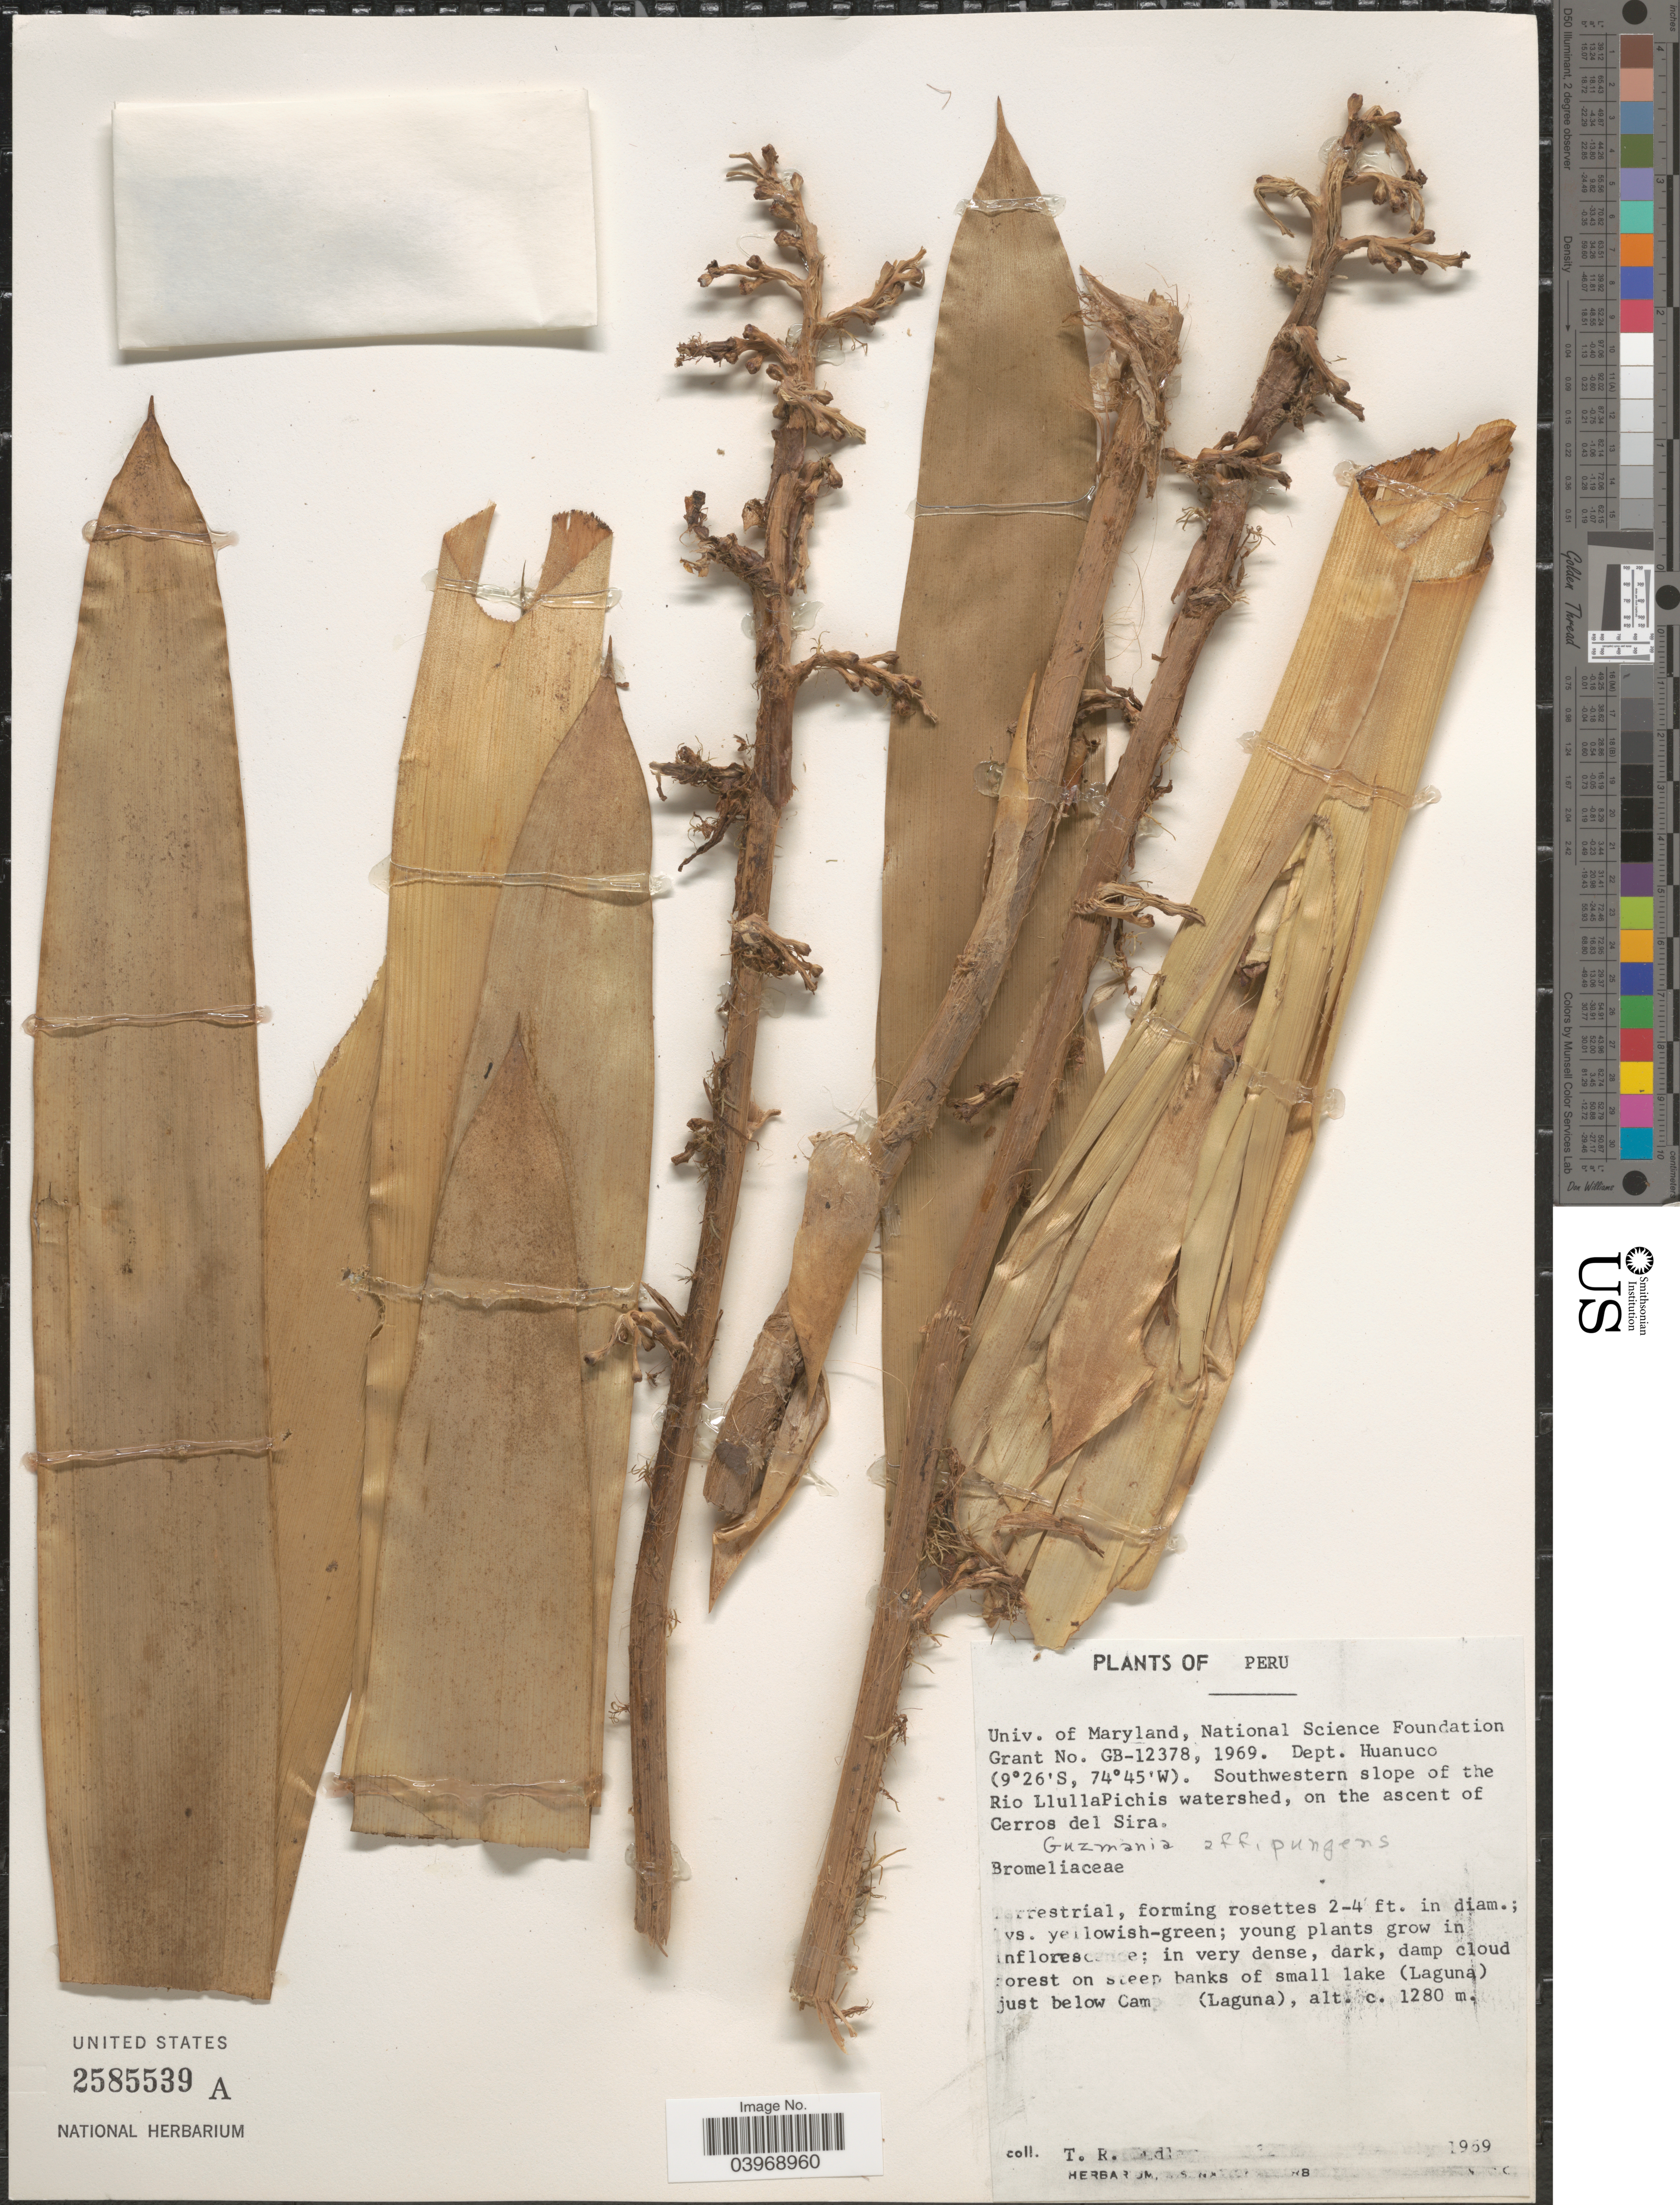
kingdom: Plantae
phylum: Tracheophyta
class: Liliopsida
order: Poales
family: Bromeliaceae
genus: Guzmania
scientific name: Guzmania sp.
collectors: T. R. Dudley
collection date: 1969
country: Peru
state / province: Huánuco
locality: Univ. of Maryland, National Science Foundation Grant No. GB-12378, 1969. [unsure placement] Dept. Huanuco. Southwestern slope of the Rio LlullaPichis watershed, on the ascent of Cerros del Sira. On steep banks of small lake (Laguna) just below Camp (Laguna).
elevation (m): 1280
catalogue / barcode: US 2585539A